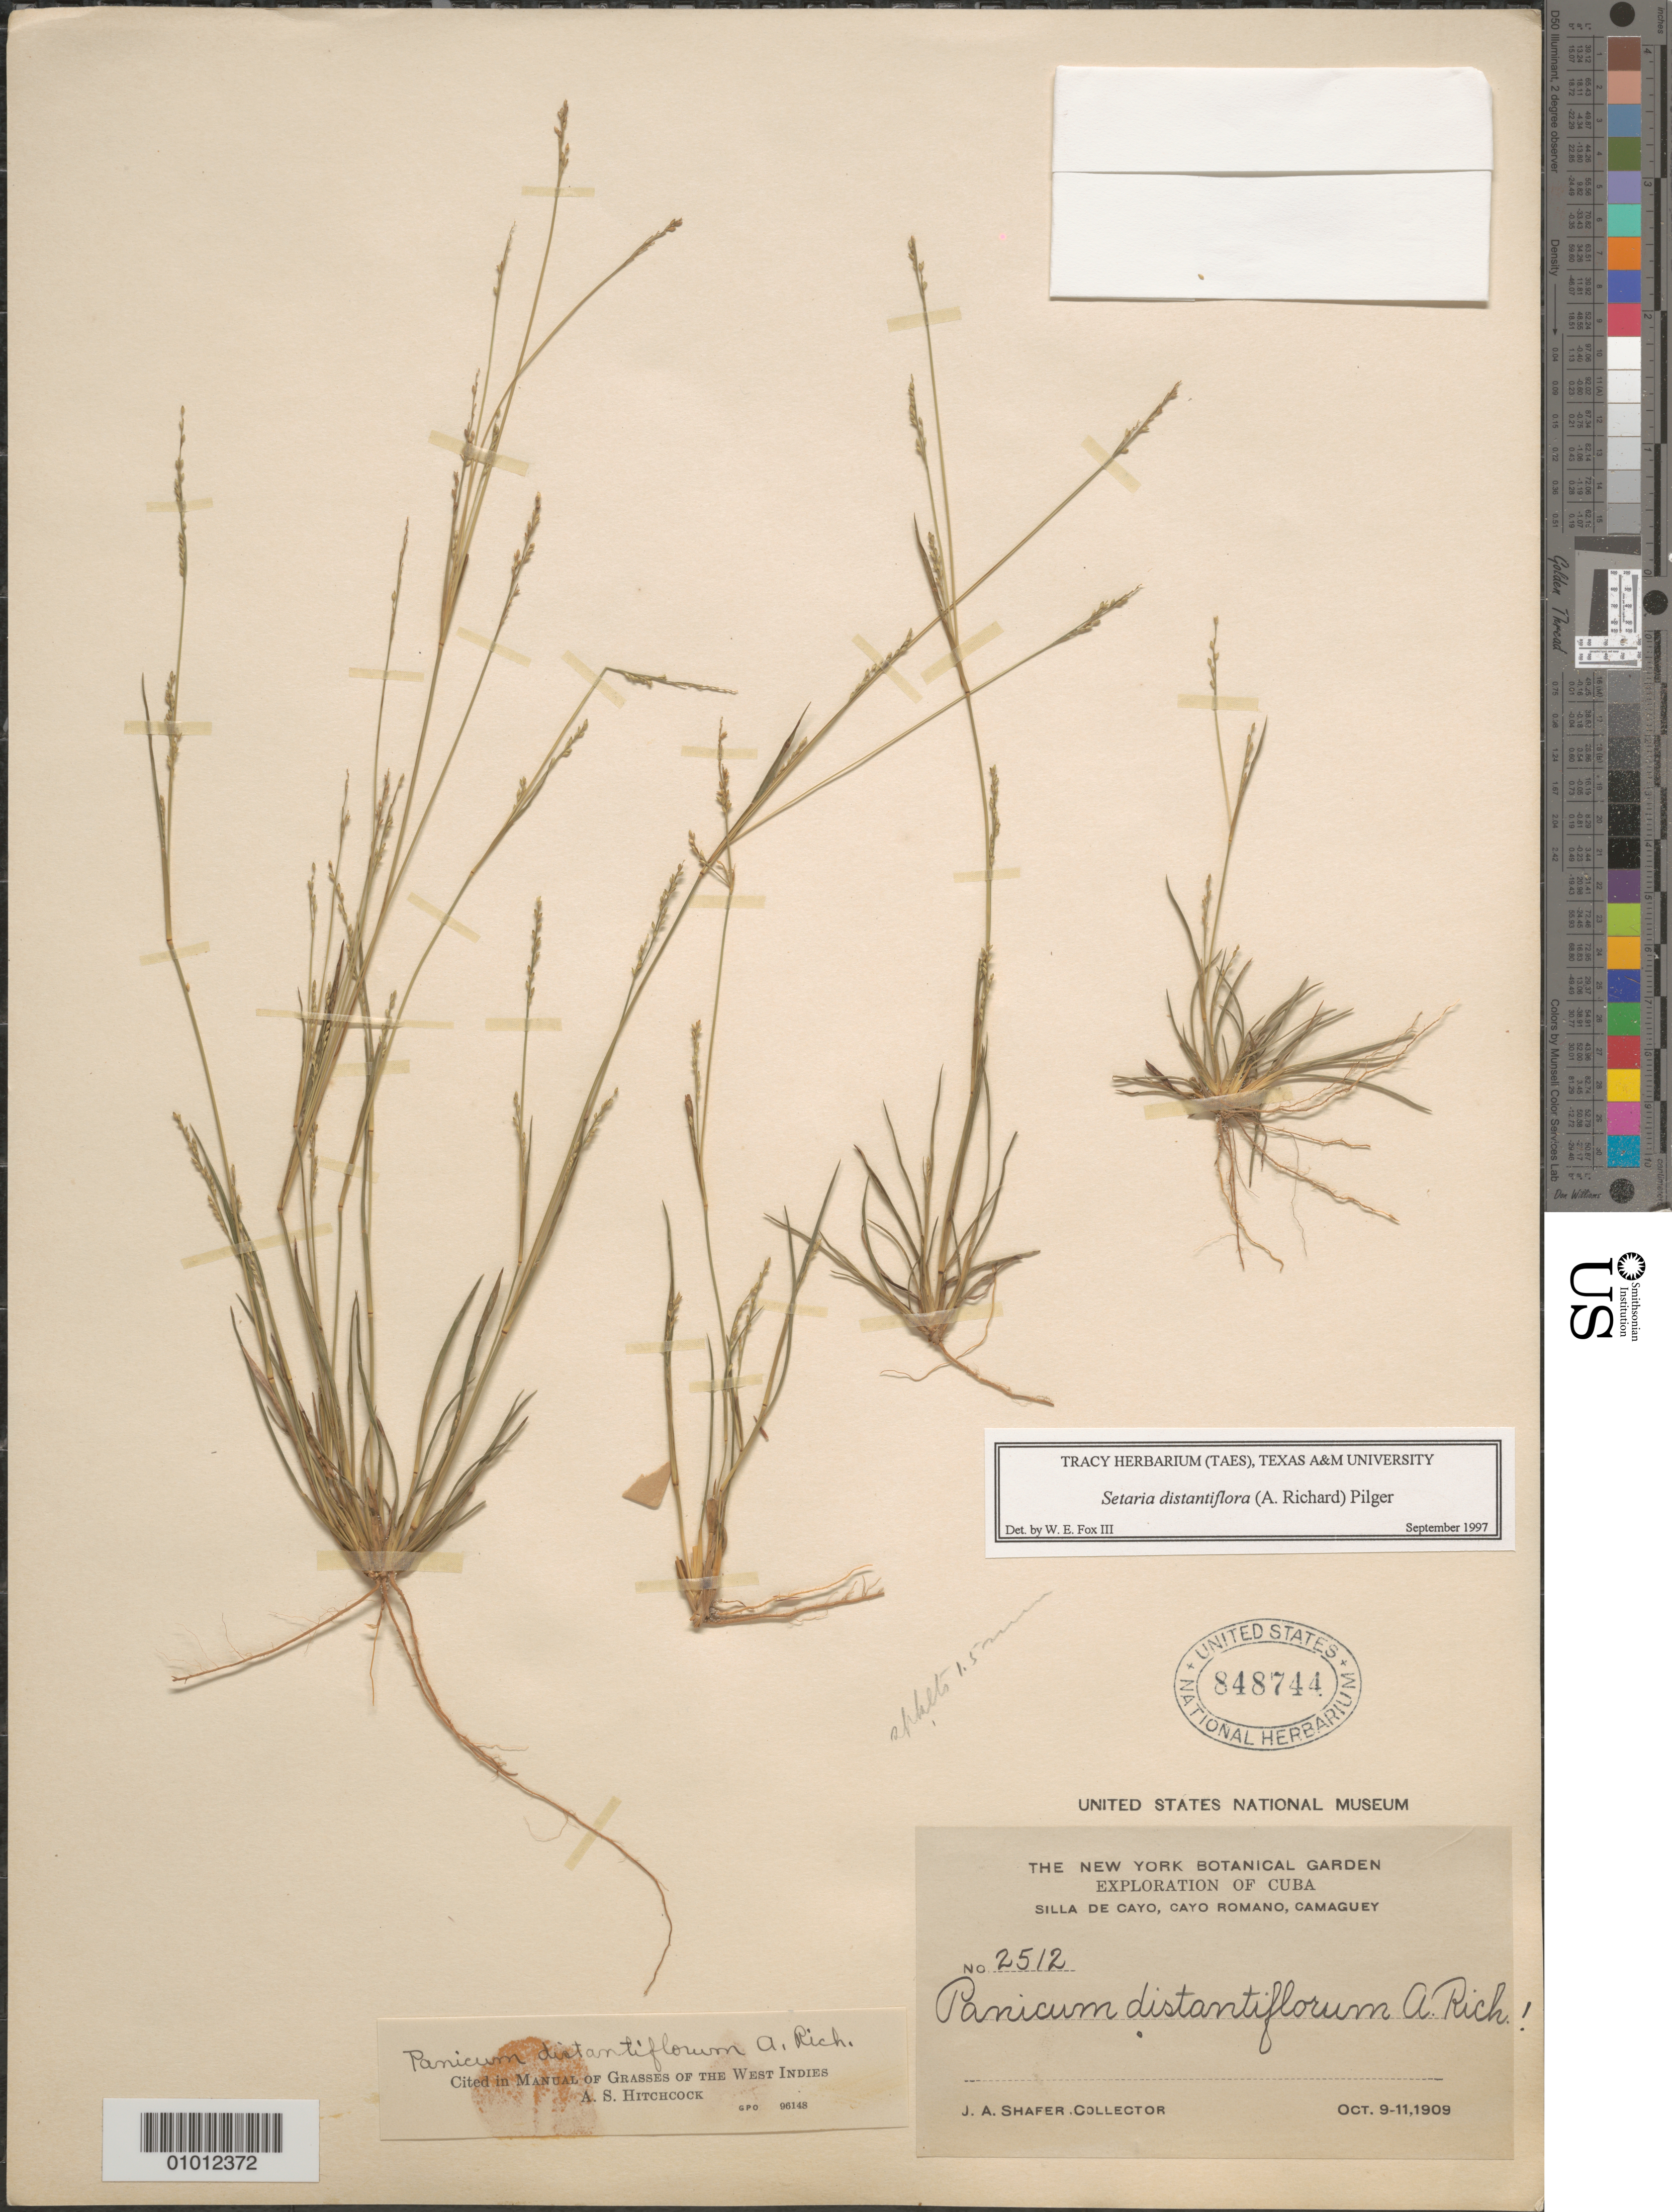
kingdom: Plantae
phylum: Tracheophyta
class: Liliopsida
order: Poales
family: Poaceae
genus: Setaria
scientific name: Setaria distantiflora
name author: (A. Rich.) Pilg.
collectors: J. A. Shafer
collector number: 2512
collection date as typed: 09 Oct 1909 to 11 Oct 1909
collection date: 1909-10-09/1909-10-11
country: Cuba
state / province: Camagüey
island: Cuba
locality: Silla de Cayo, Cayo Romano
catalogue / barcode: US 848744